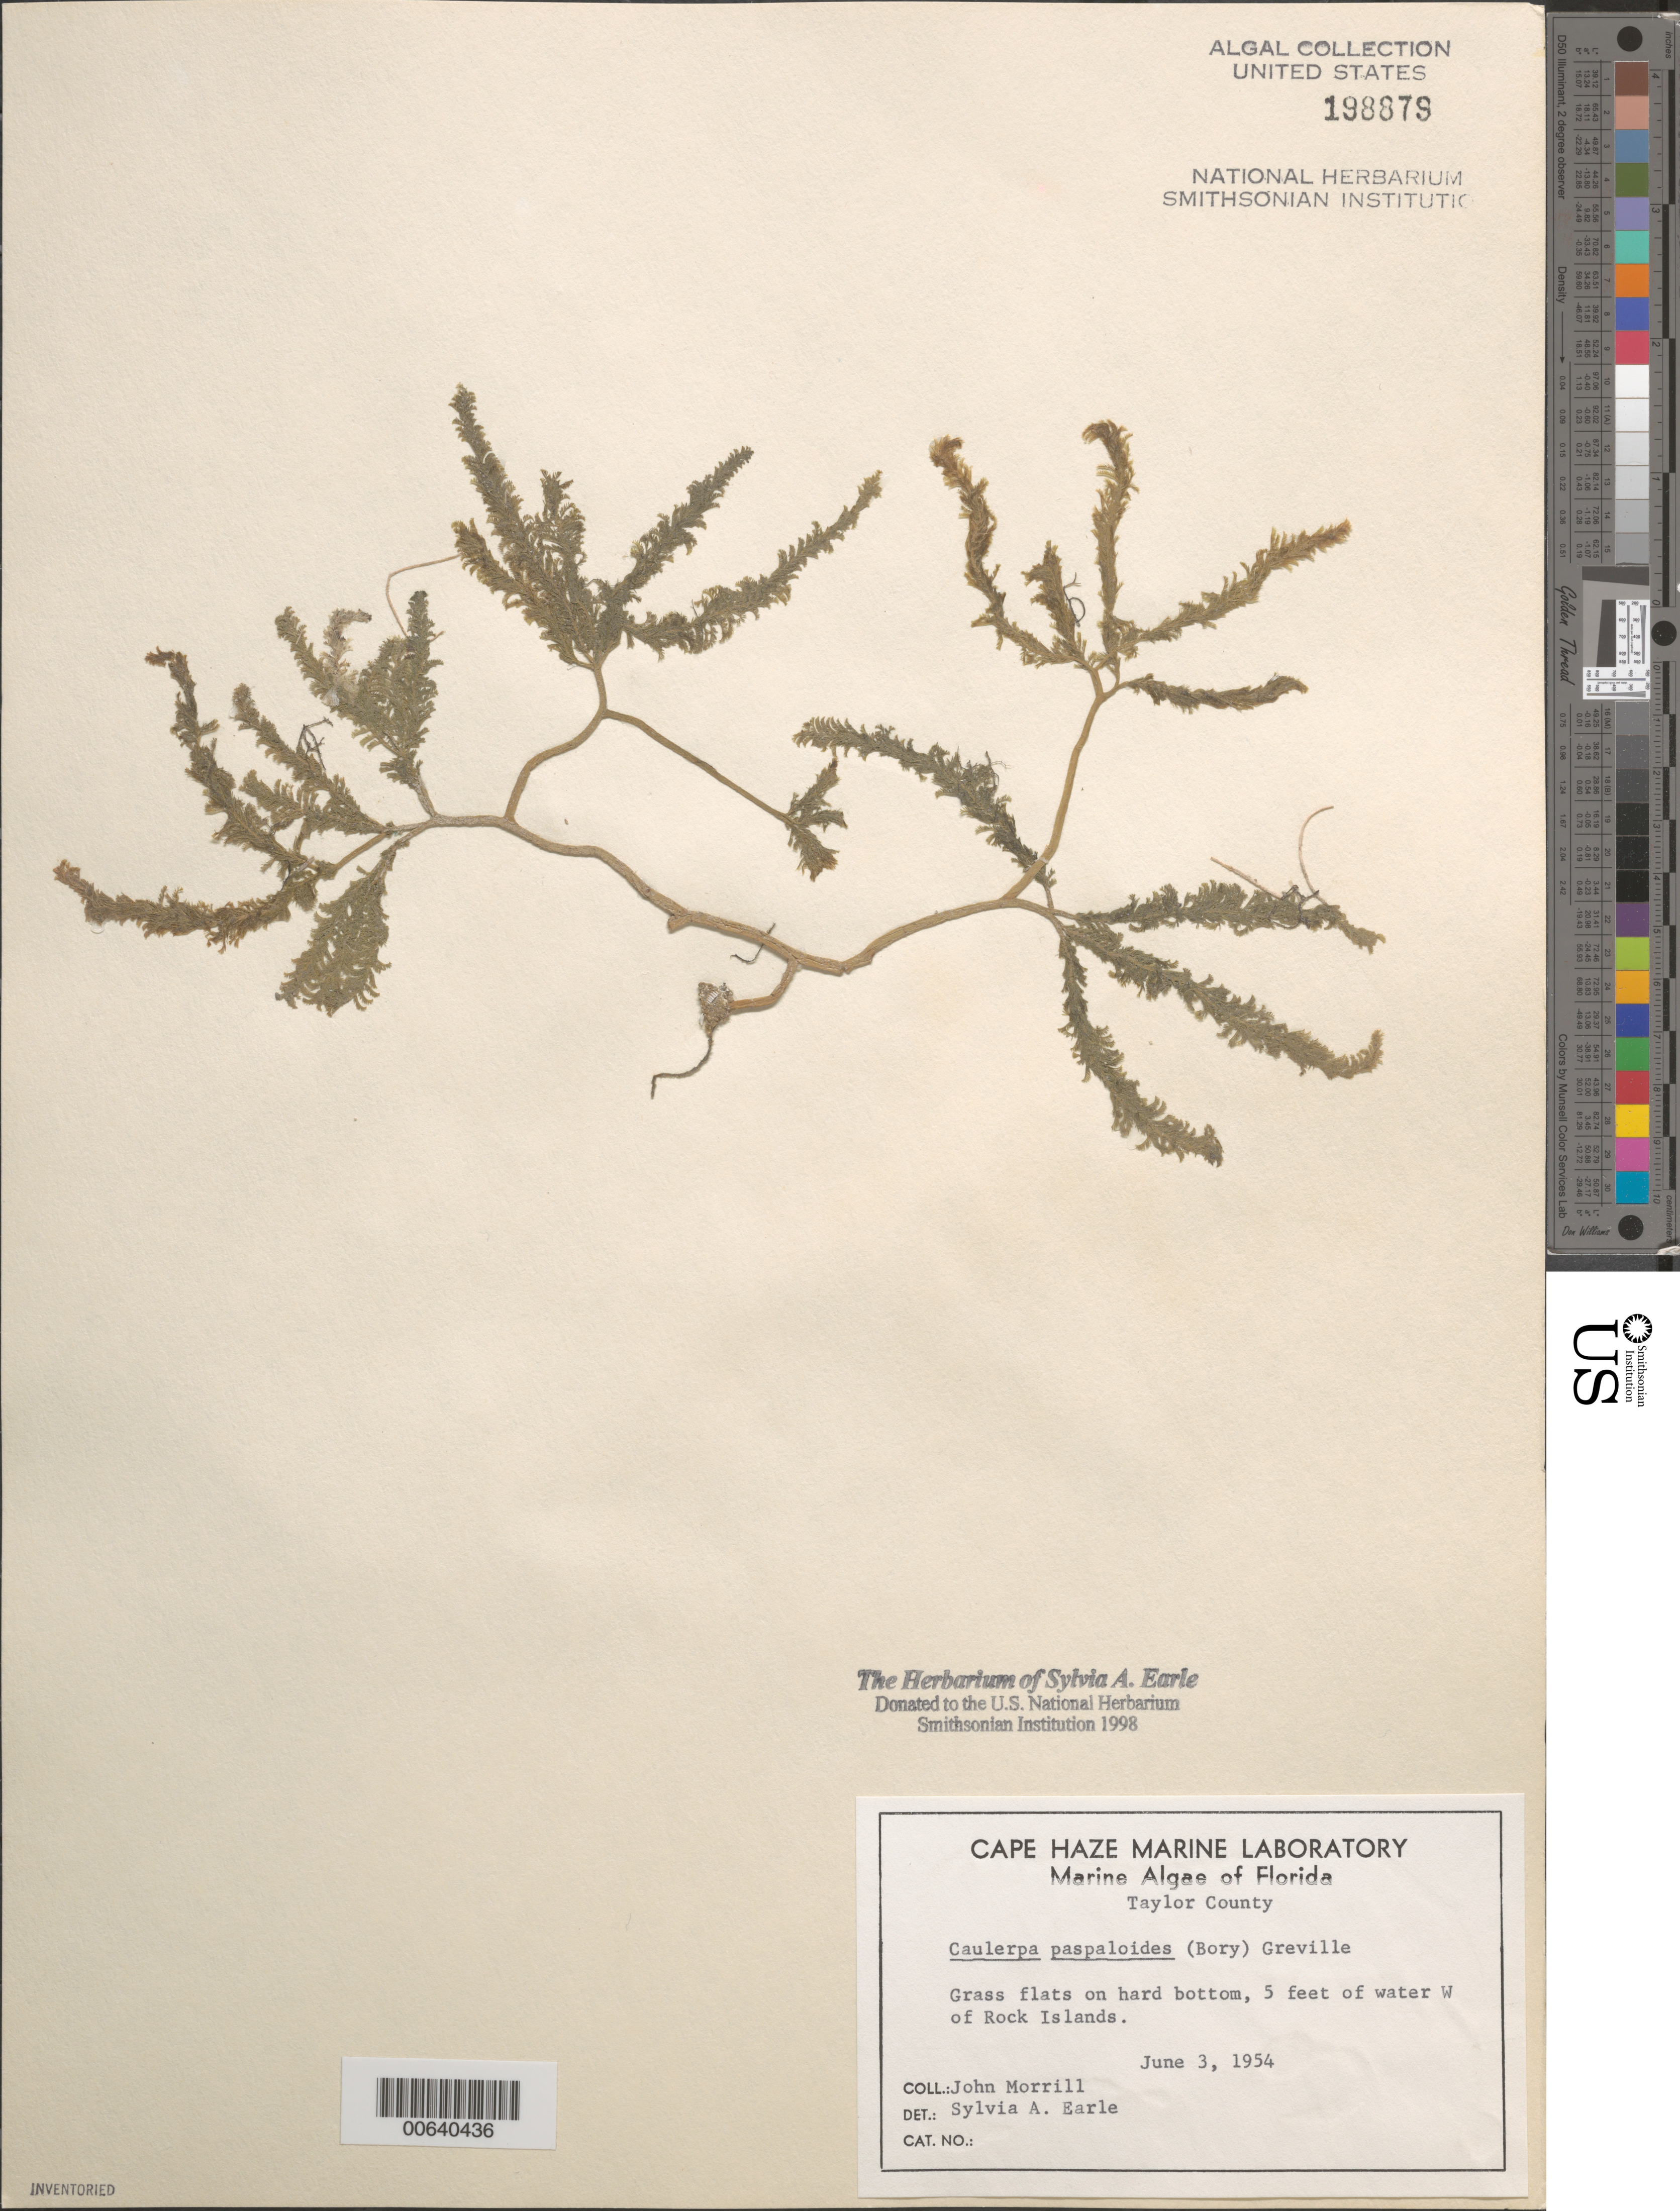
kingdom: Plantae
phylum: Chlorophyta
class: Ulvophyceae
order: Bryopsidales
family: Caulerpaceae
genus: Caulerpa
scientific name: Caulerpa paspaloides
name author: (Bory) Grev.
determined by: Earle, S. A.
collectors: J. Morrill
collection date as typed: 03 Jun 1954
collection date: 1954-06-03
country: United States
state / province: Florida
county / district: Taylor County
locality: West of Rock Islands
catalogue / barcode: US 198879